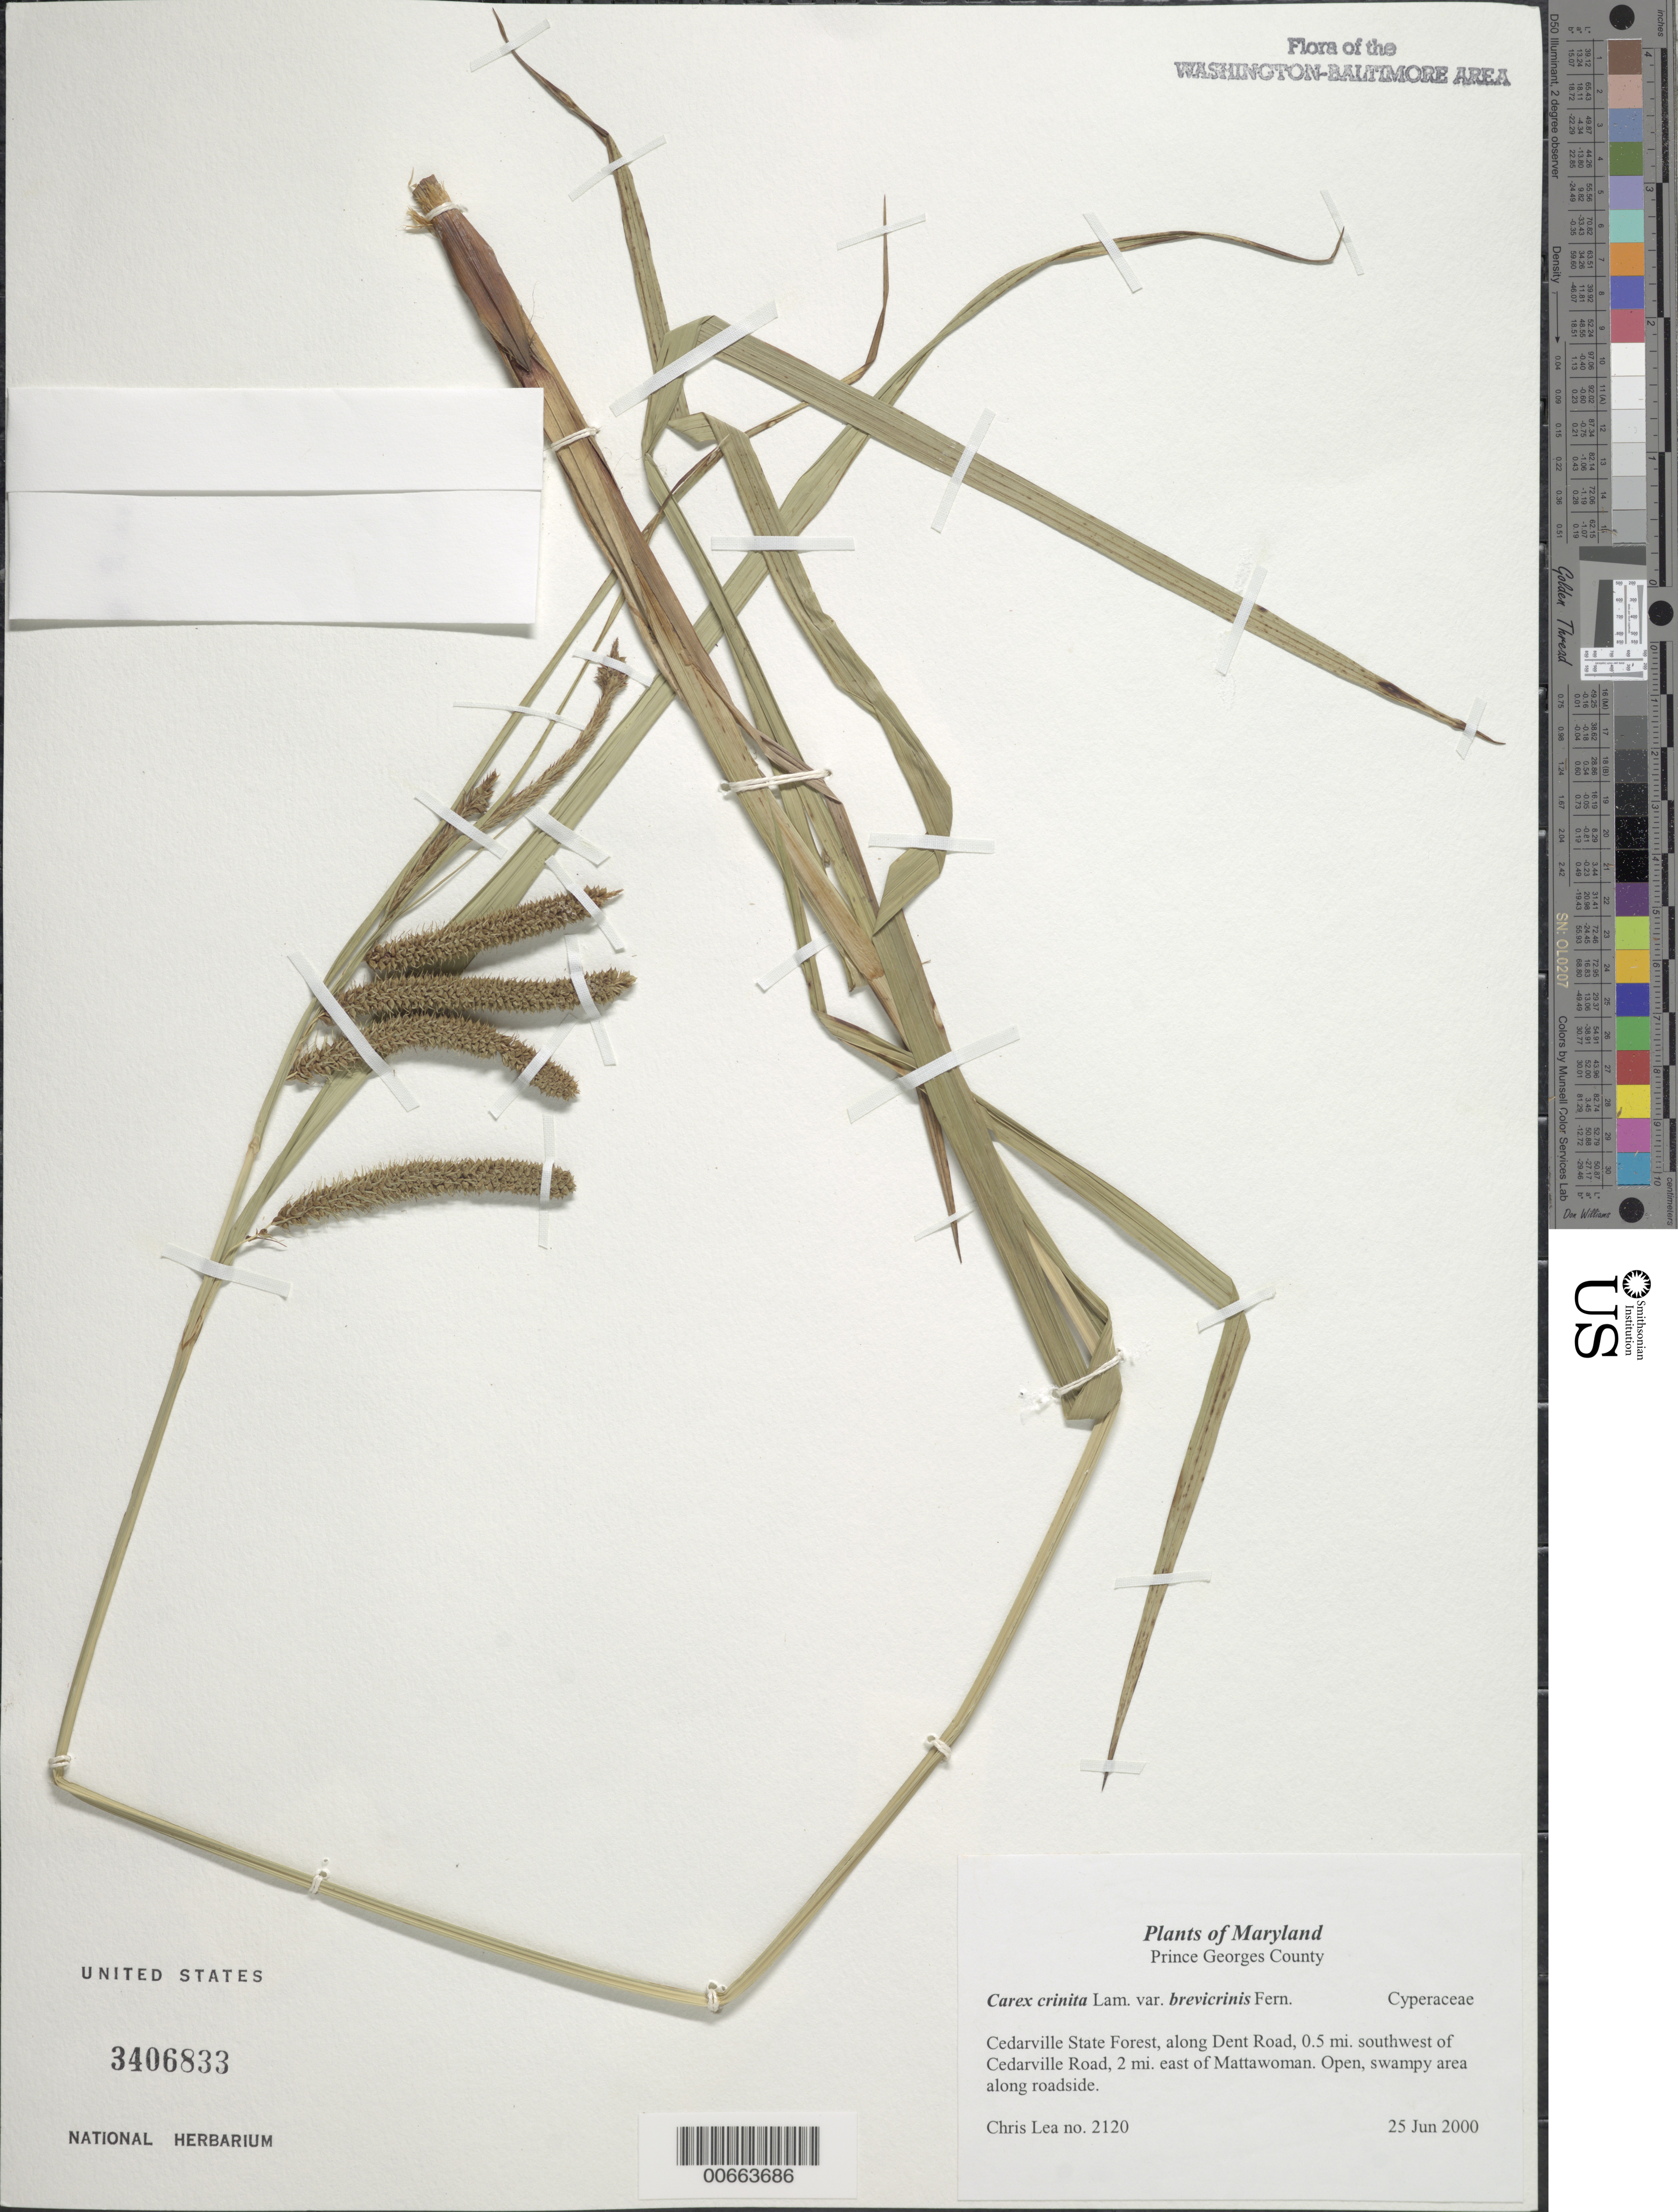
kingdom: Plantae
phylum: Tracheophyta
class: Liliopsida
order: Poales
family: Cyperaceae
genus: Carex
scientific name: Carex crinita var. brevicrinis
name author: Fernald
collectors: C. Lea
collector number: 2120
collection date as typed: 25 Jun 2000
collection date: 2000-06-25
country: United States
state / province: Maryland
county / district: Prince George's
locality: Cedarville State Forest, along Dent Road, 0.5 mi. southwest of Cedarville Road, 2 mi. east of Mattawoman.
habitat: Open, swampy area alongside road.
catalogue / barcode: US 3406833